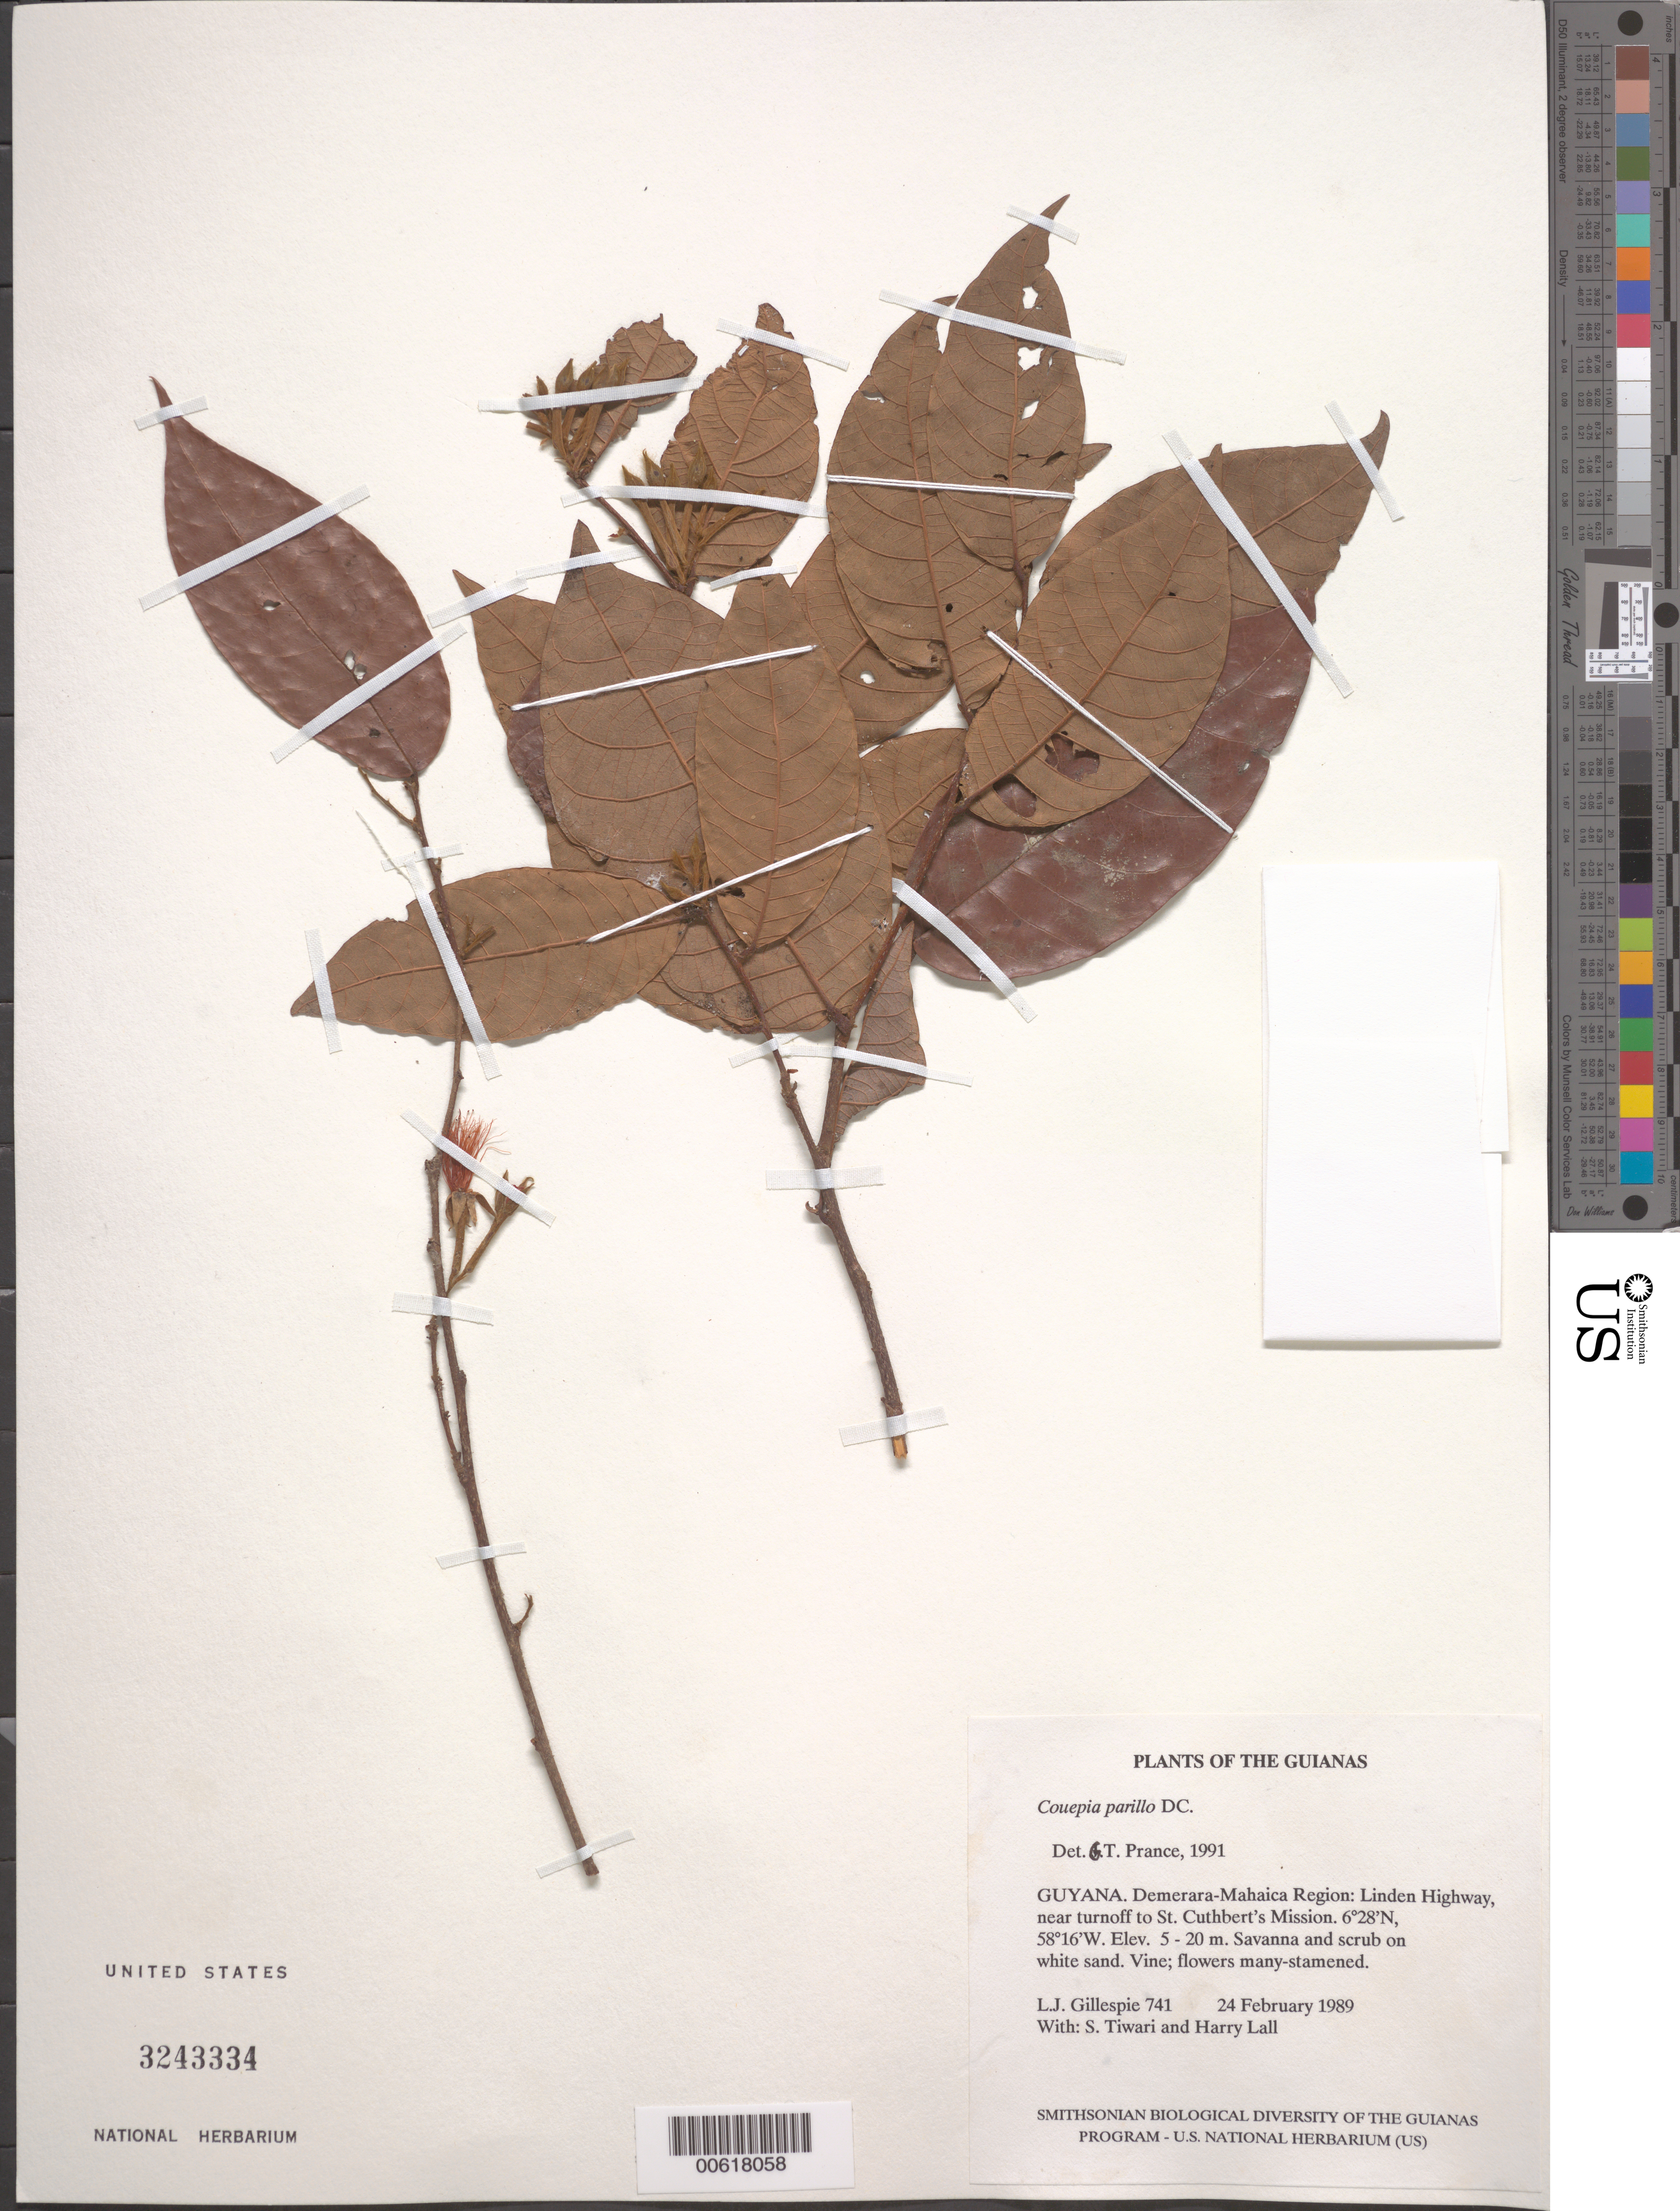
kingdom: Plantae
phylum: Tracheophyta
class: Magnoliopsida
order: Malpighiales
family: Chrysobalanaceae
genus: Gaulettia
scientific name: Gaulettia parillo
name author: (DC.) Sothers & Prance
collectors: L. J. Gillespie, S. Tiwari & H. Lall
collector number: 741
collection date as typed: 24 February 1989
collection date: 1989-02-24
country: Guyana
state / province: Demerara-Mahaica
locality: Linden Highway, near turnoff to St. Cuthbert's Mission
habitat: Savanna and scrub on white sand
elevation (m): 5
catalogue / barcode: US 3243334